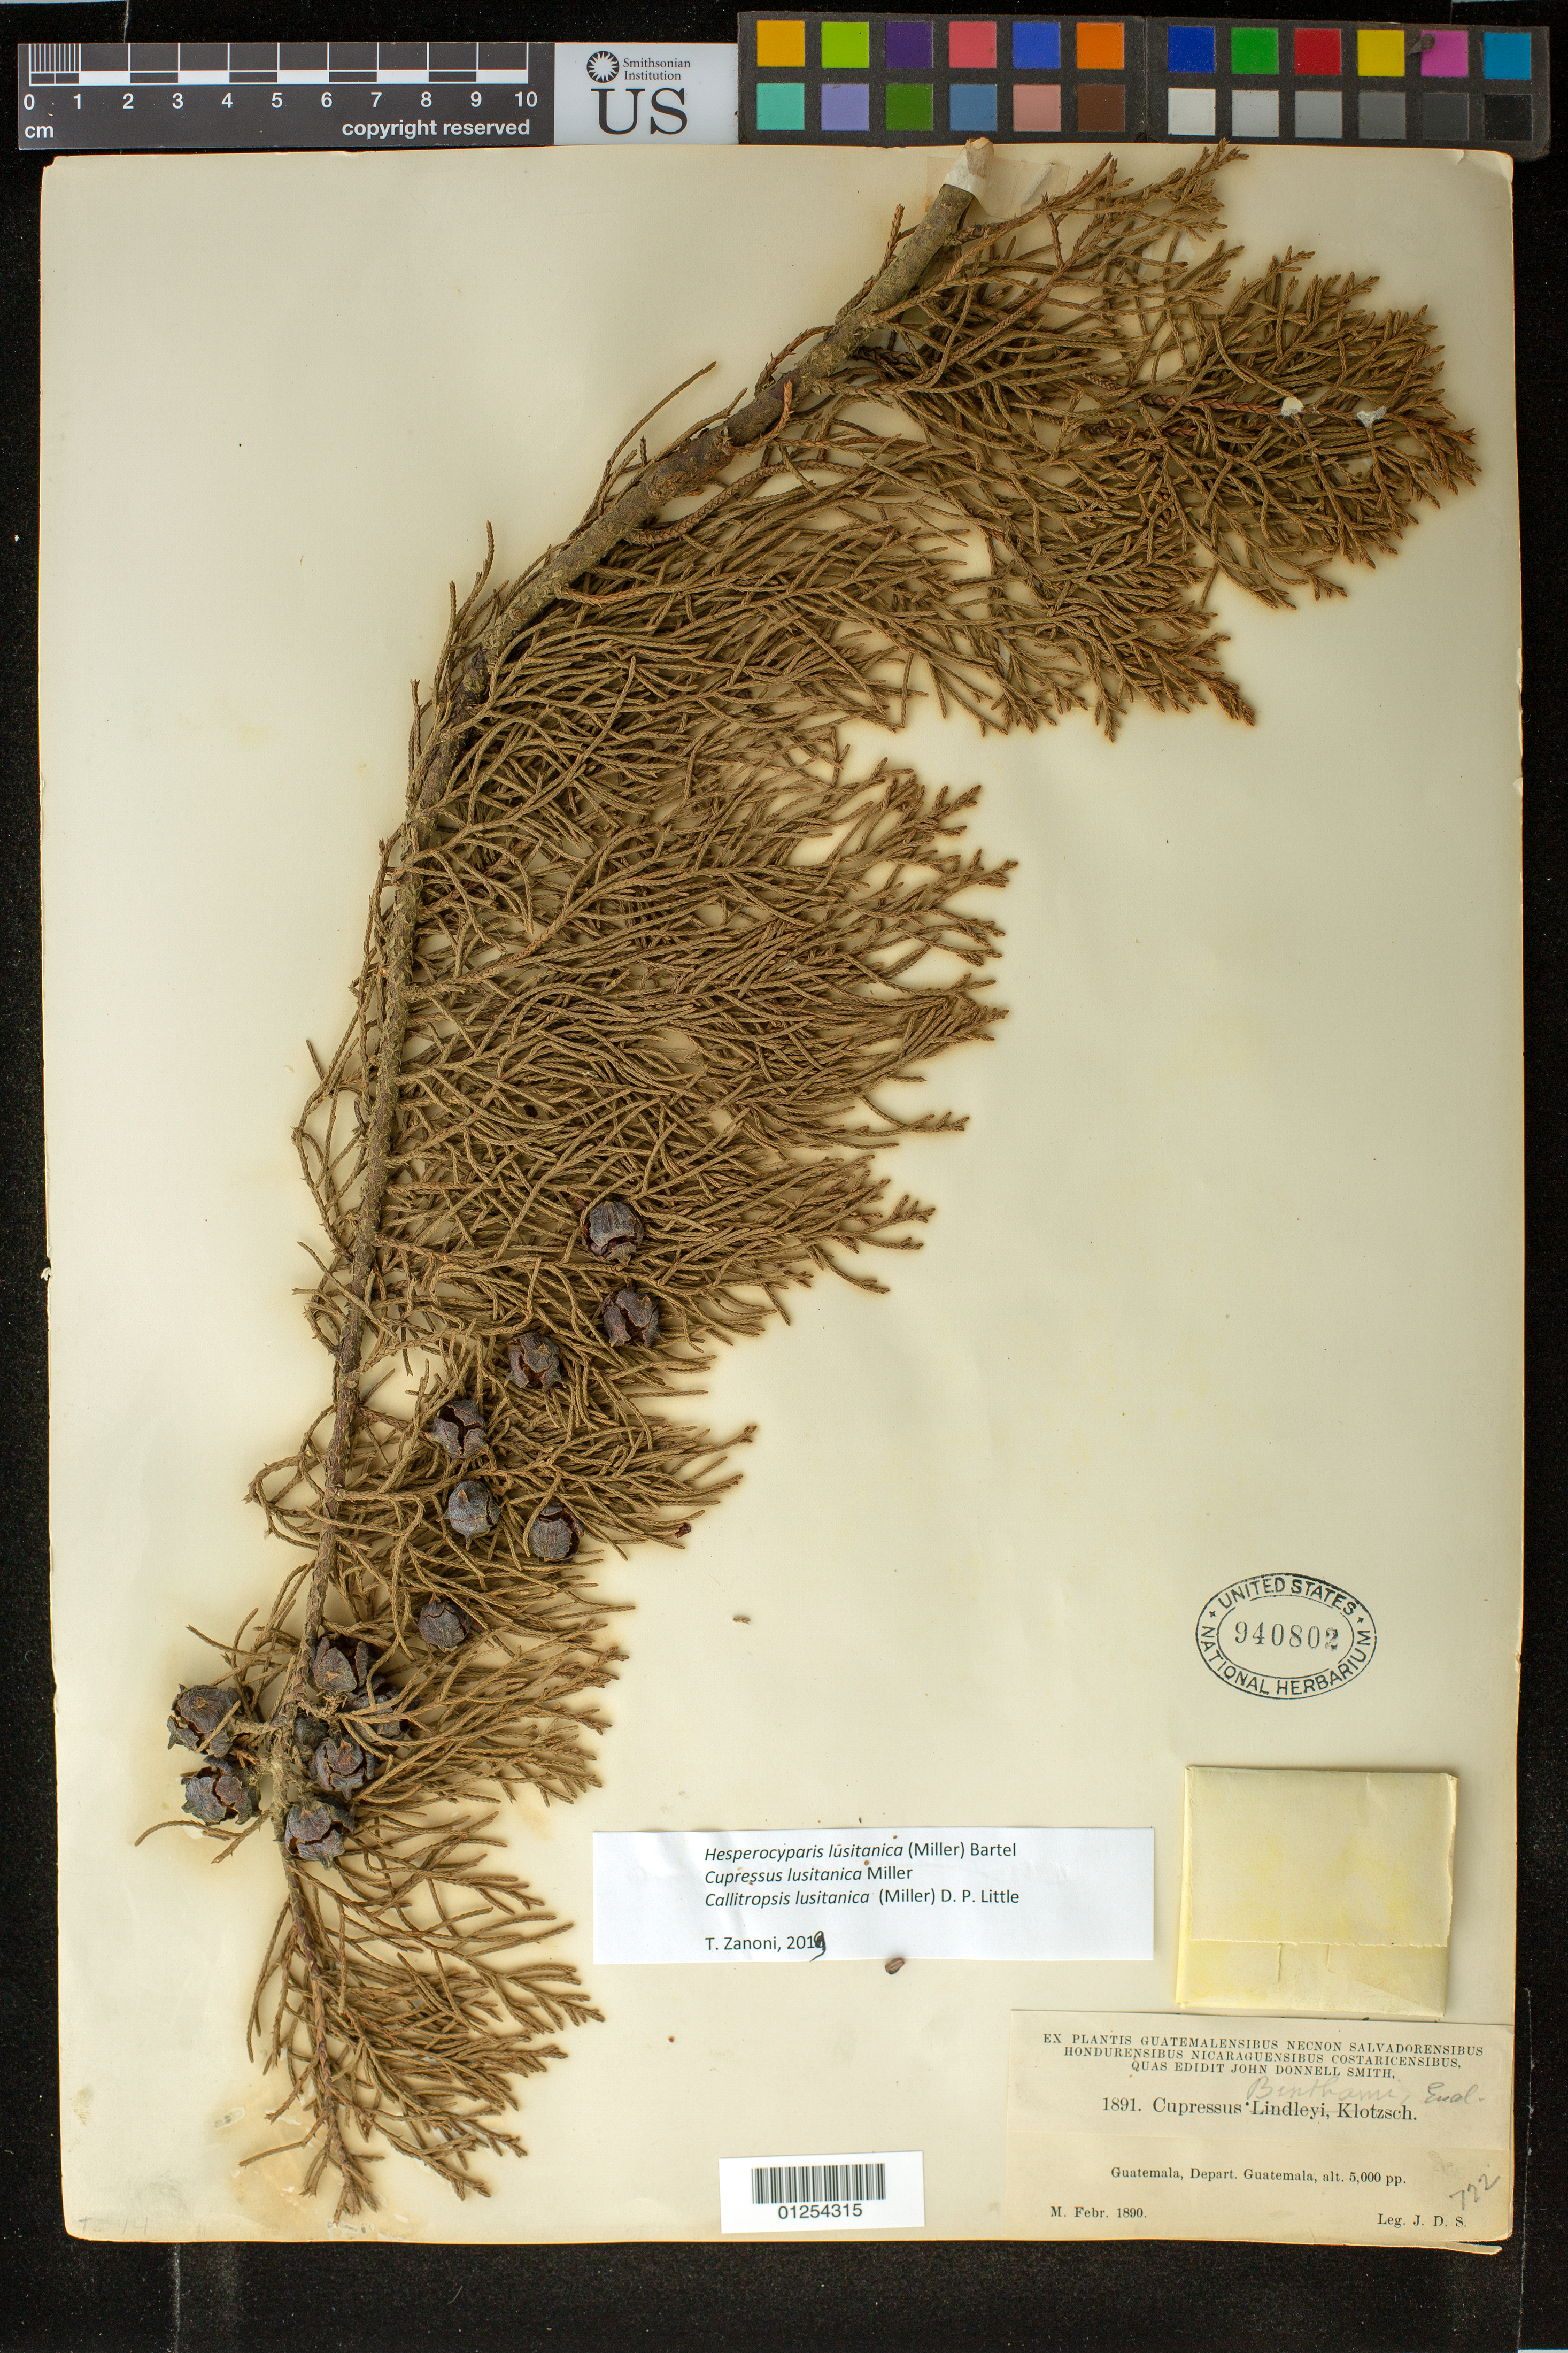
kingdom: Plantae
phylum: Tracheophyta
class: Pinopsida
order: Pinales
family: Cupressaceae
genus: Hesperocyparis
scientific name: Hesperocyparis lusitanica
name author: (Miller) Bartel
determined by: Zanoni, T. A., (NY), New York Botanical Garden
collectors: J. Donnell Smith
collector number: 722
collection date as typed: Feb 1890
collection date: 1890-02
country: Guatemala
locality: Depart. Guatemala.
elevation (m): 5000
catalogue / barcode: US 940802